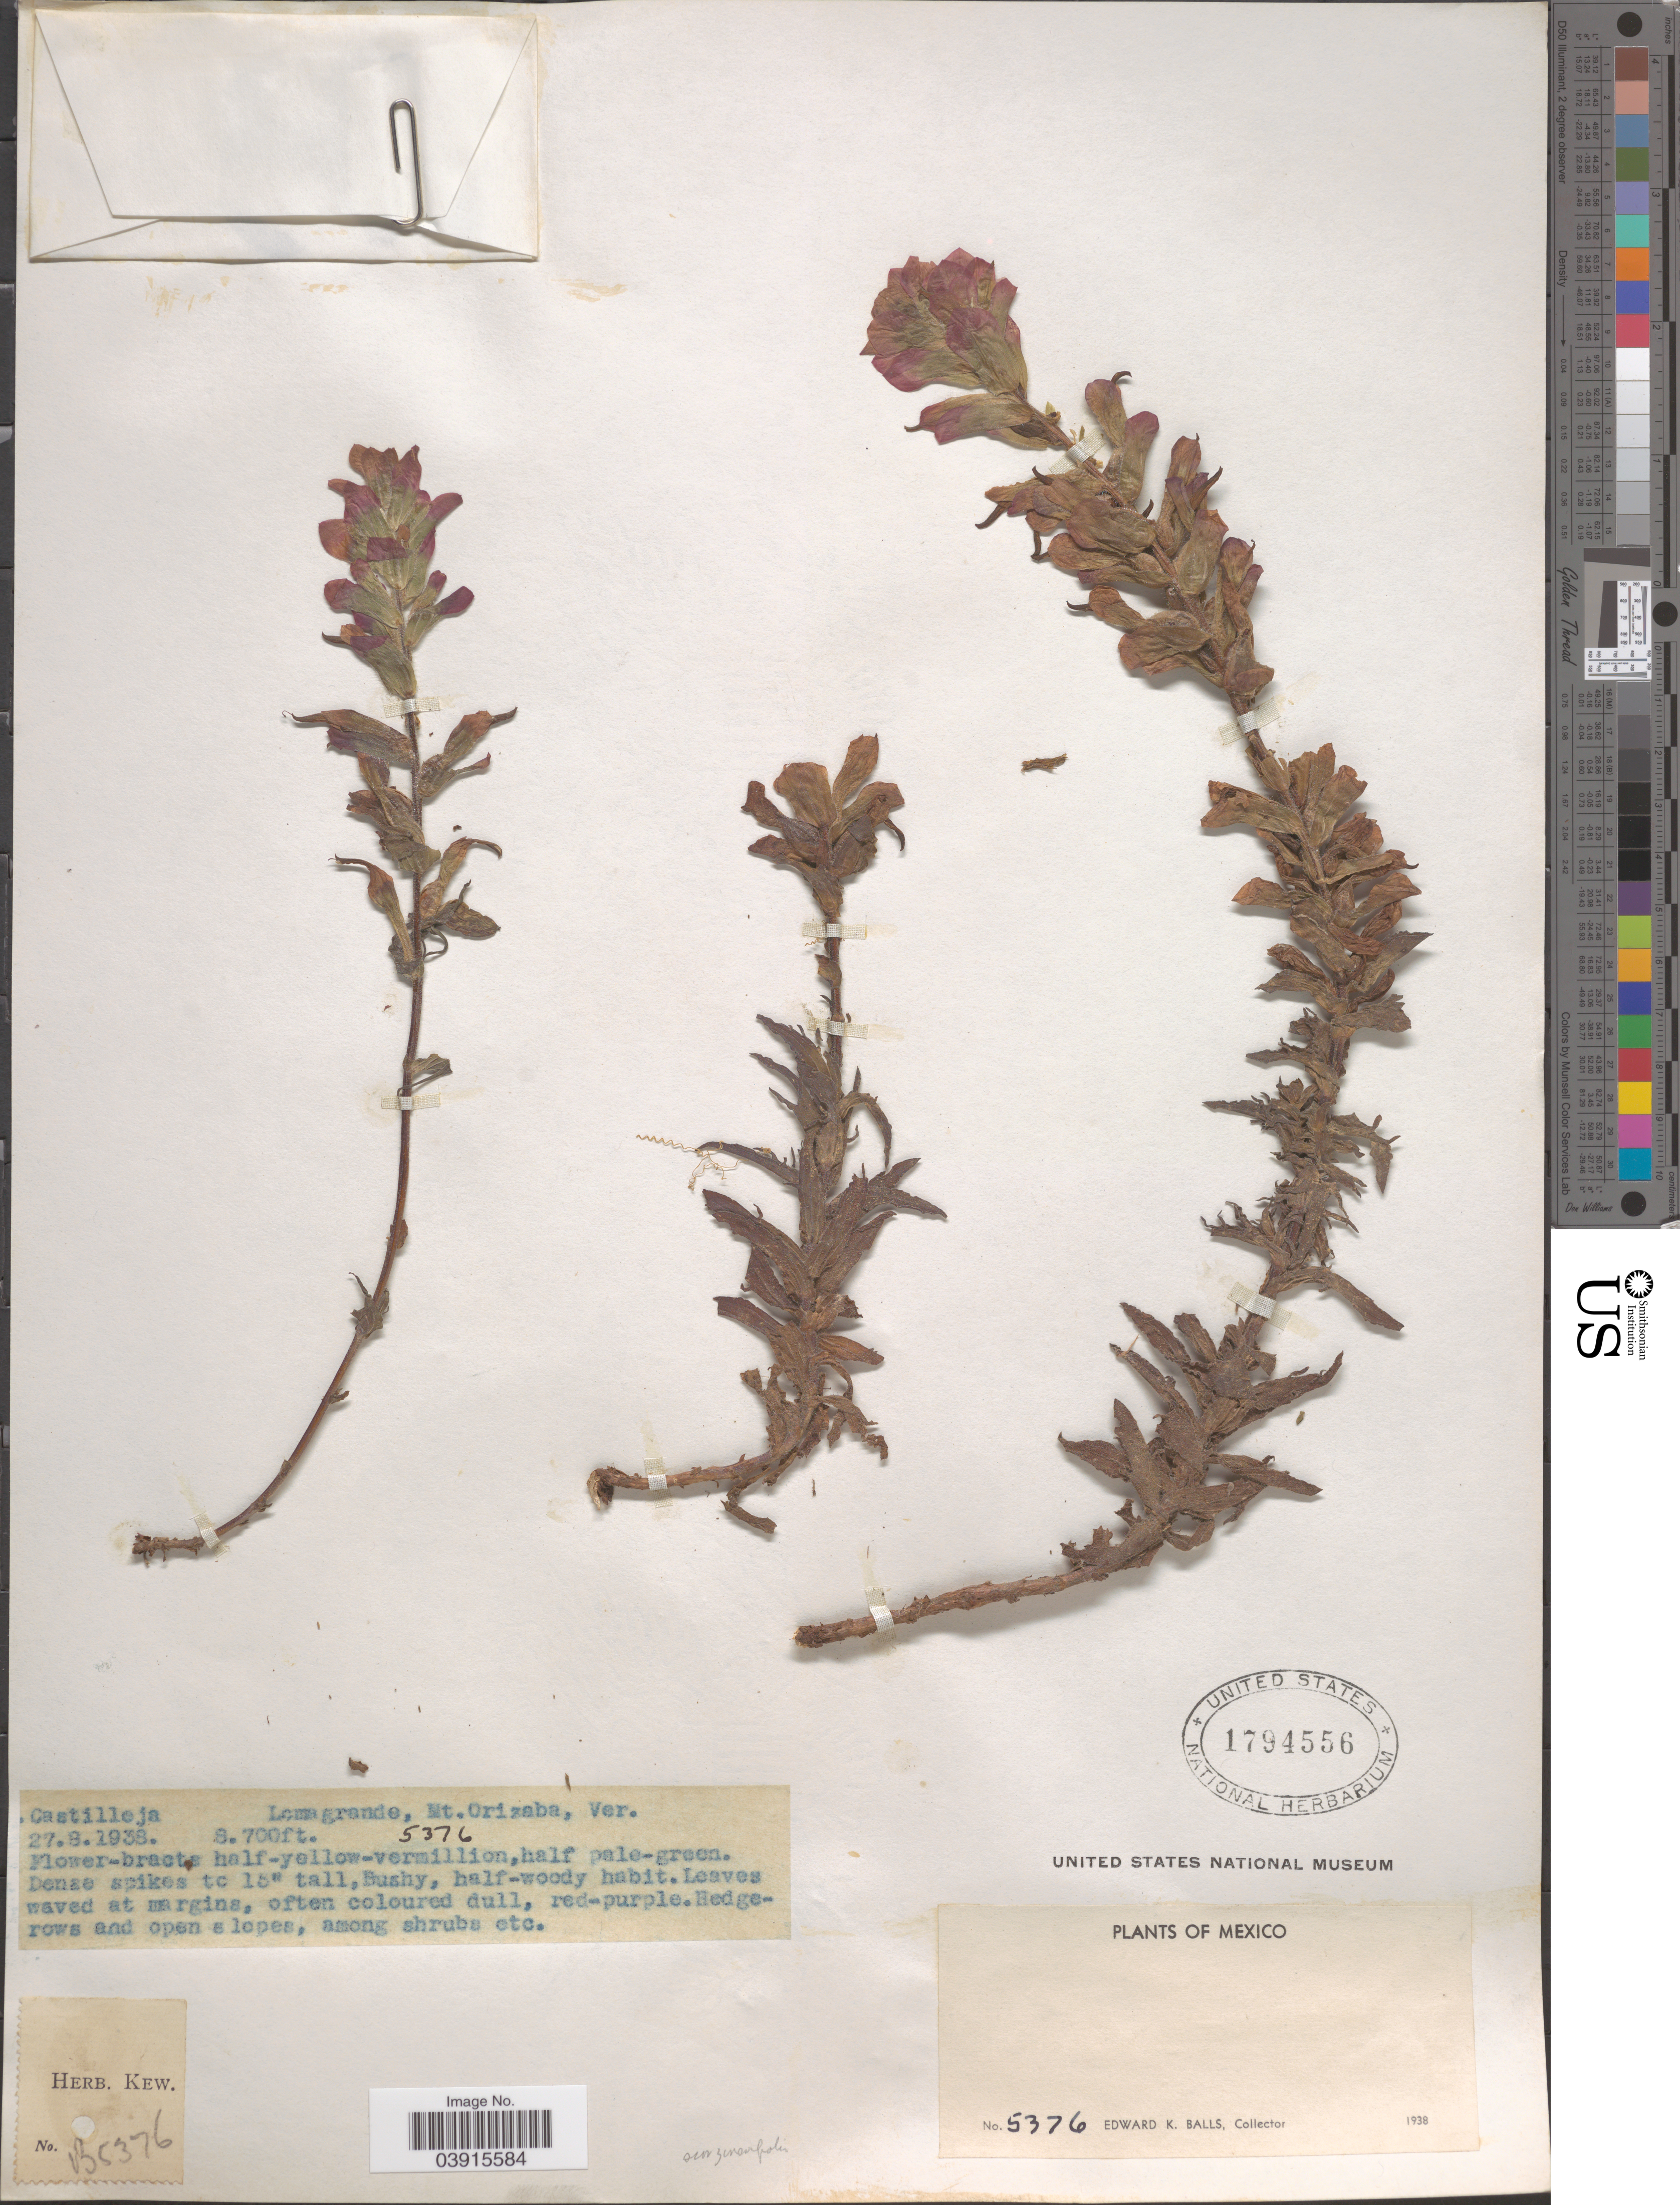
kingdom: Plantae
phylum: Tracheophyta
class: Magnoliopsida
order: Lamiales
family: Orobanchaceae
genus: Castilleja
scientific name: Castilleja scorzonerifolia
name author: Kunth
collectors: E. K. Balls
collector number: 5376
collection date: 1938-08-27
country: Mexico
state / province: Veracruz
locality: Lomagrande, Mt. Orizaba.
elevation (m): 2652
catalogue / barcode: US 1794556